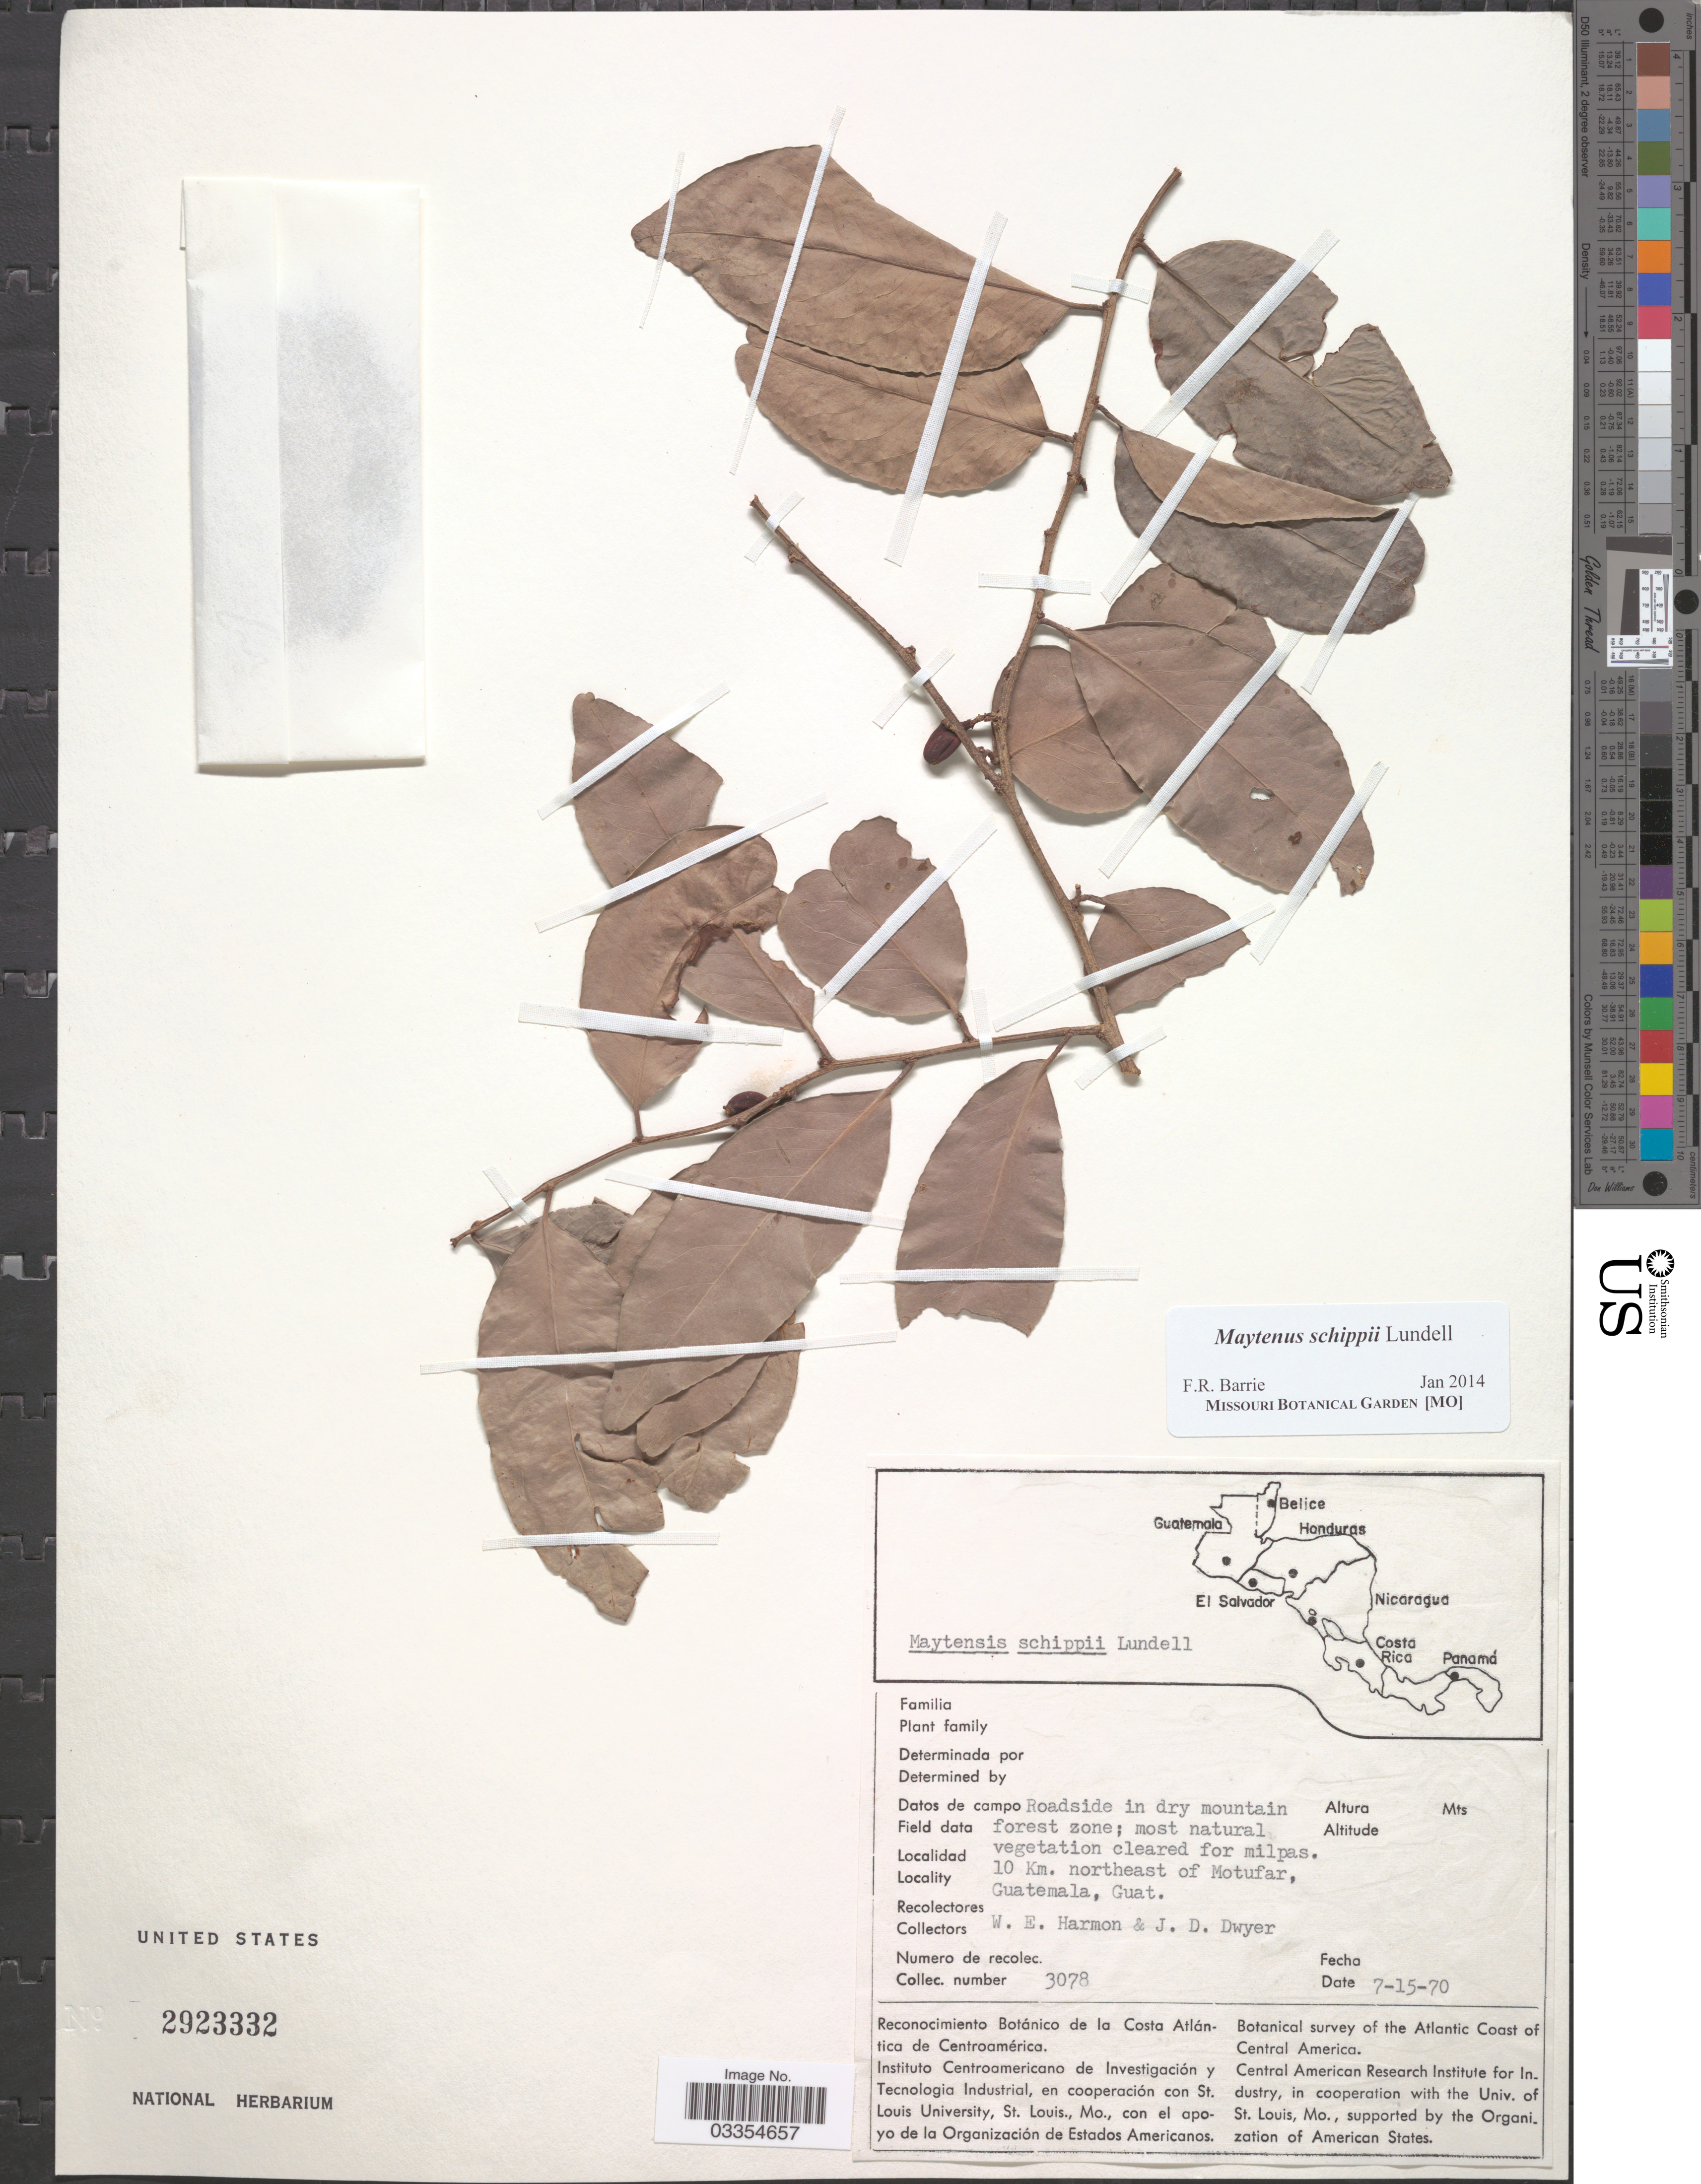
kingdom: Plantae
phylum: Tracheophyta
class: Magnoliopsida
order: Celastrales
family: Celastraceae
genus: Maytenus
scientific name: Maytenus schippii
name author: Lundell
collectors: W. E. Harmon & J. D. Dwyer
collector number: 3078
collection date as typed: Transcribed d/m/y: 15/7/70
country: Guatemala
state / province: Guatemala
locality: Roadside in dry mountain forest zone; most natural vegetation cleared for milpas. 10 Km. northeast of Motufar, Guatemala, Guat.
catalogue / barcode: US 2923332